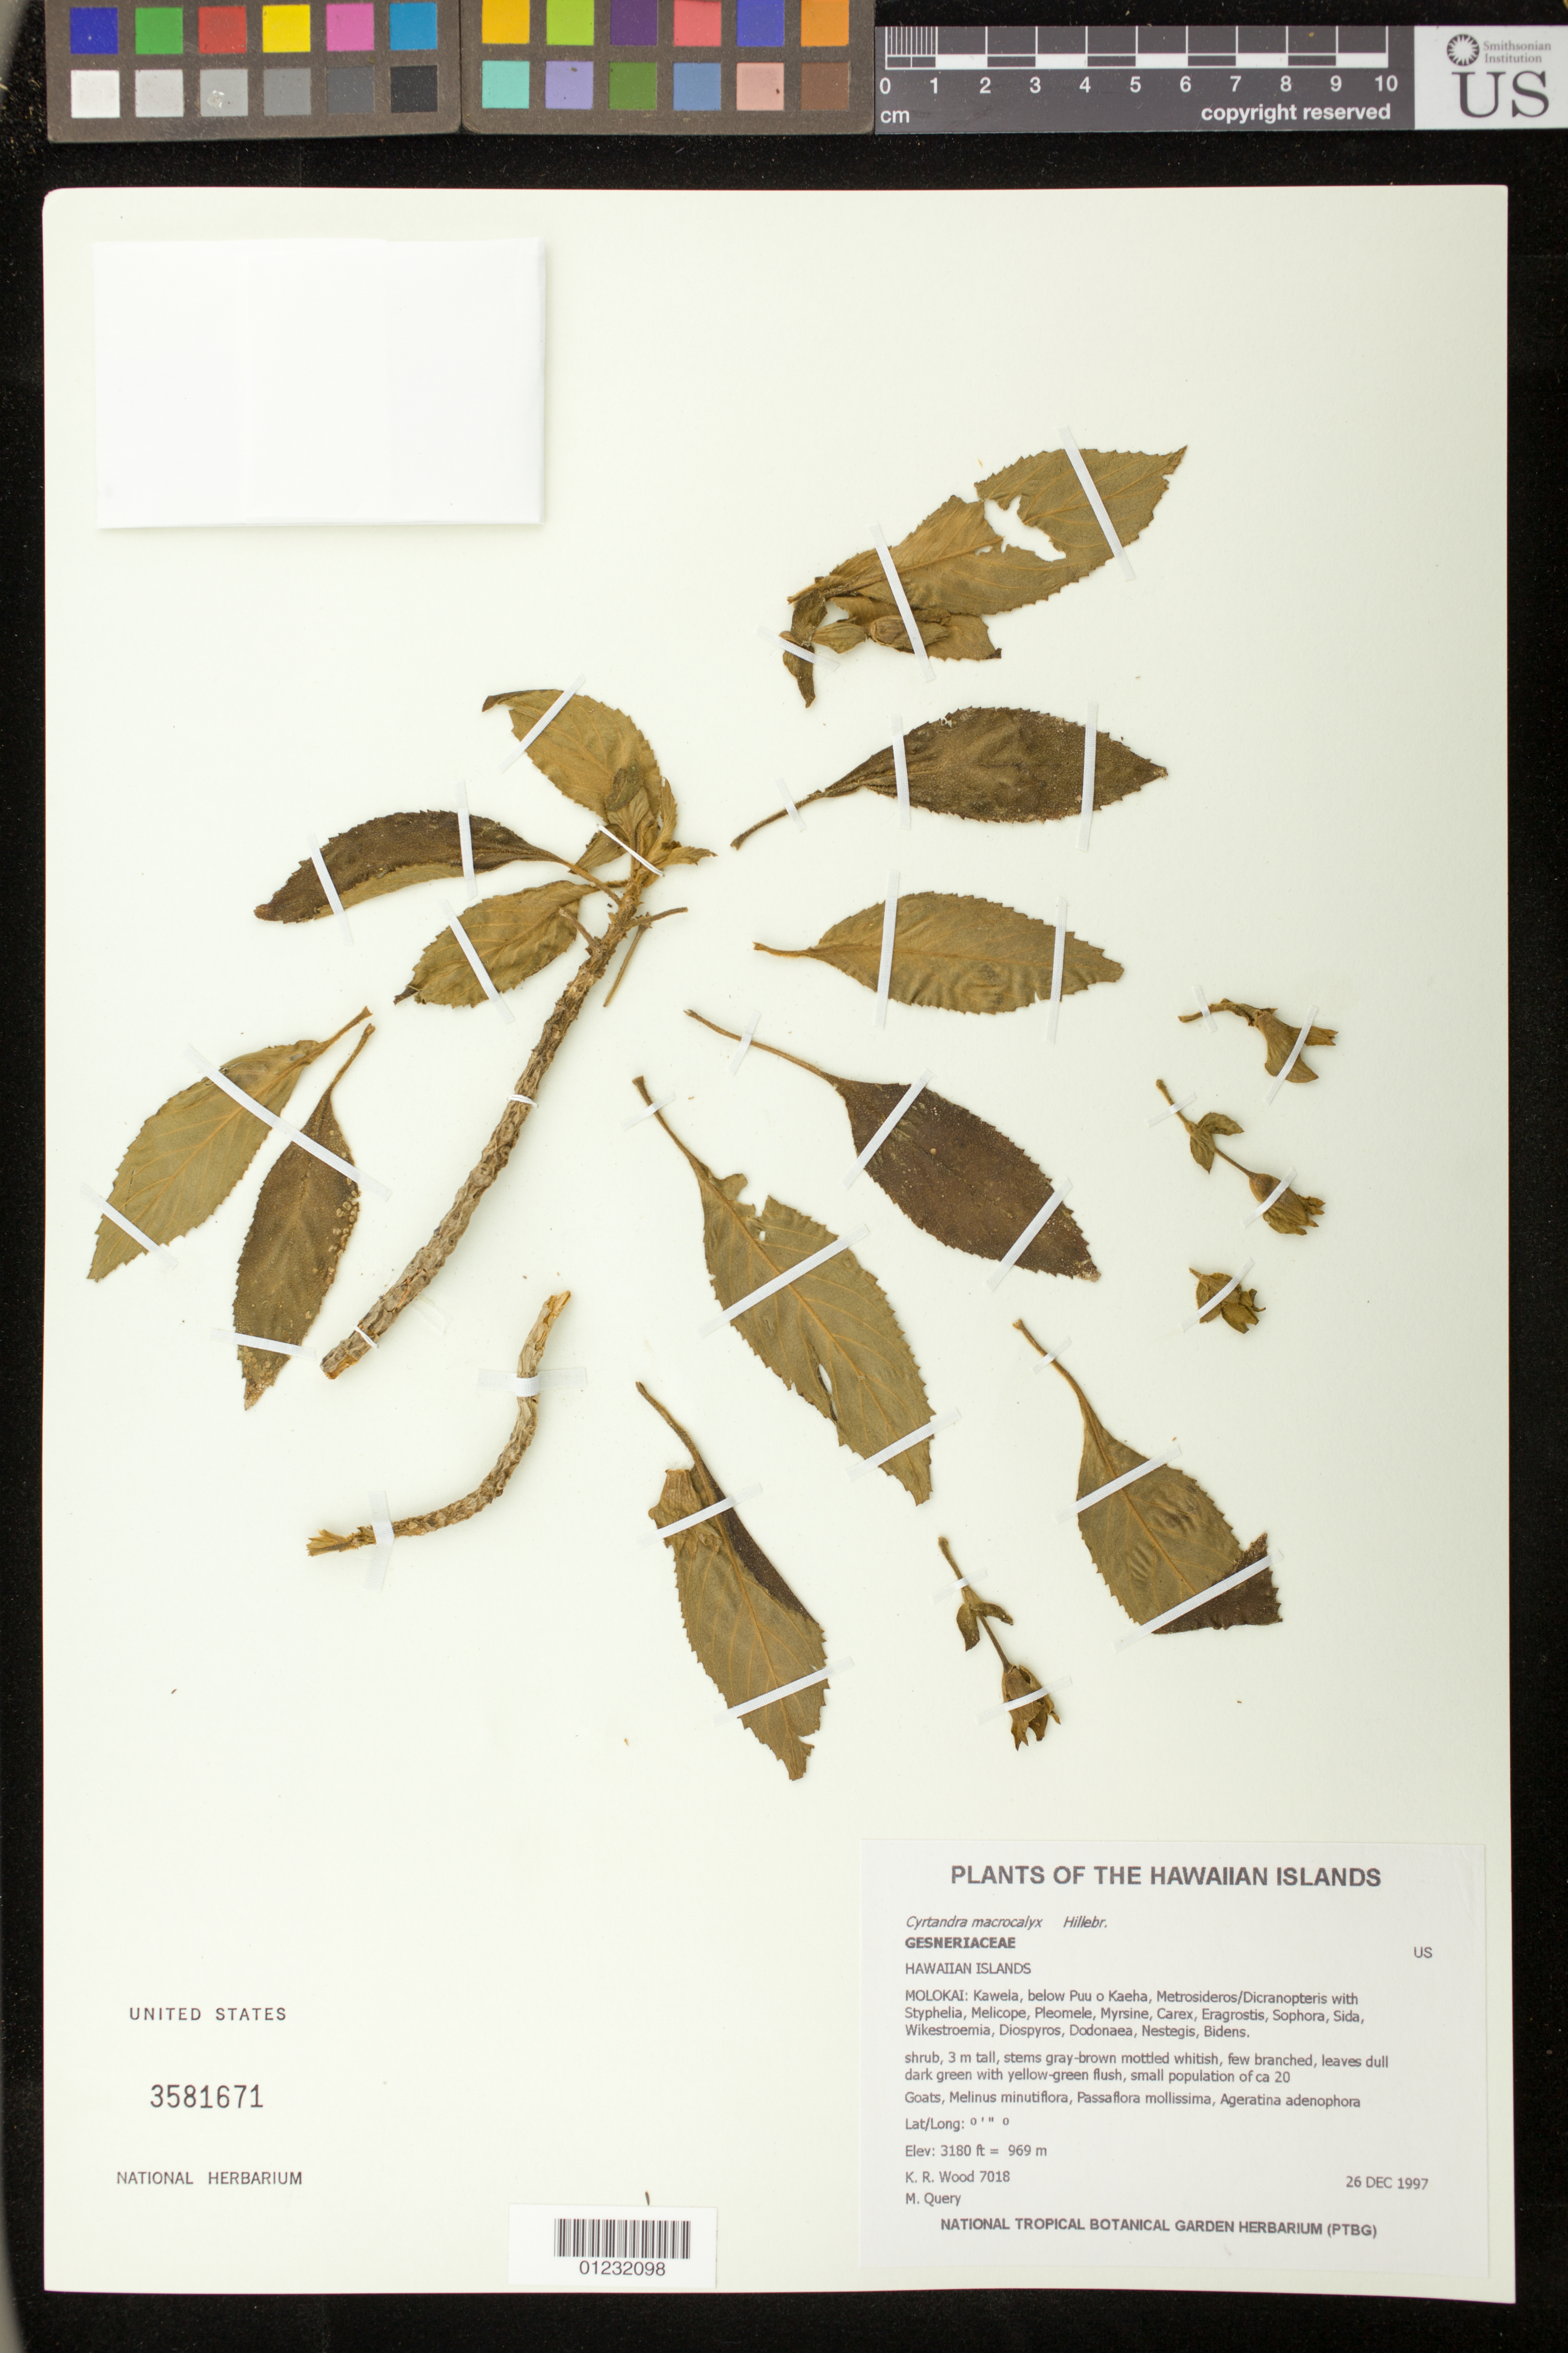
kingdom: Plantae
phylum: Tracheophyta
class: Magnoliopsida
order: Lamiales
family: Gesneriaceae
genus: Cyrtandra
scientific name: Cyrtandra macrocalyx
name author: Hillebr.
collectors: K. R. Wood & M. Query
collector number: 7018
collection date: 1997-12-26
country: United States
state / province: Hawaii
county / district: Maui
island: Moloka'i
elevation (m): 969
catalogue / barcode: US 3581671